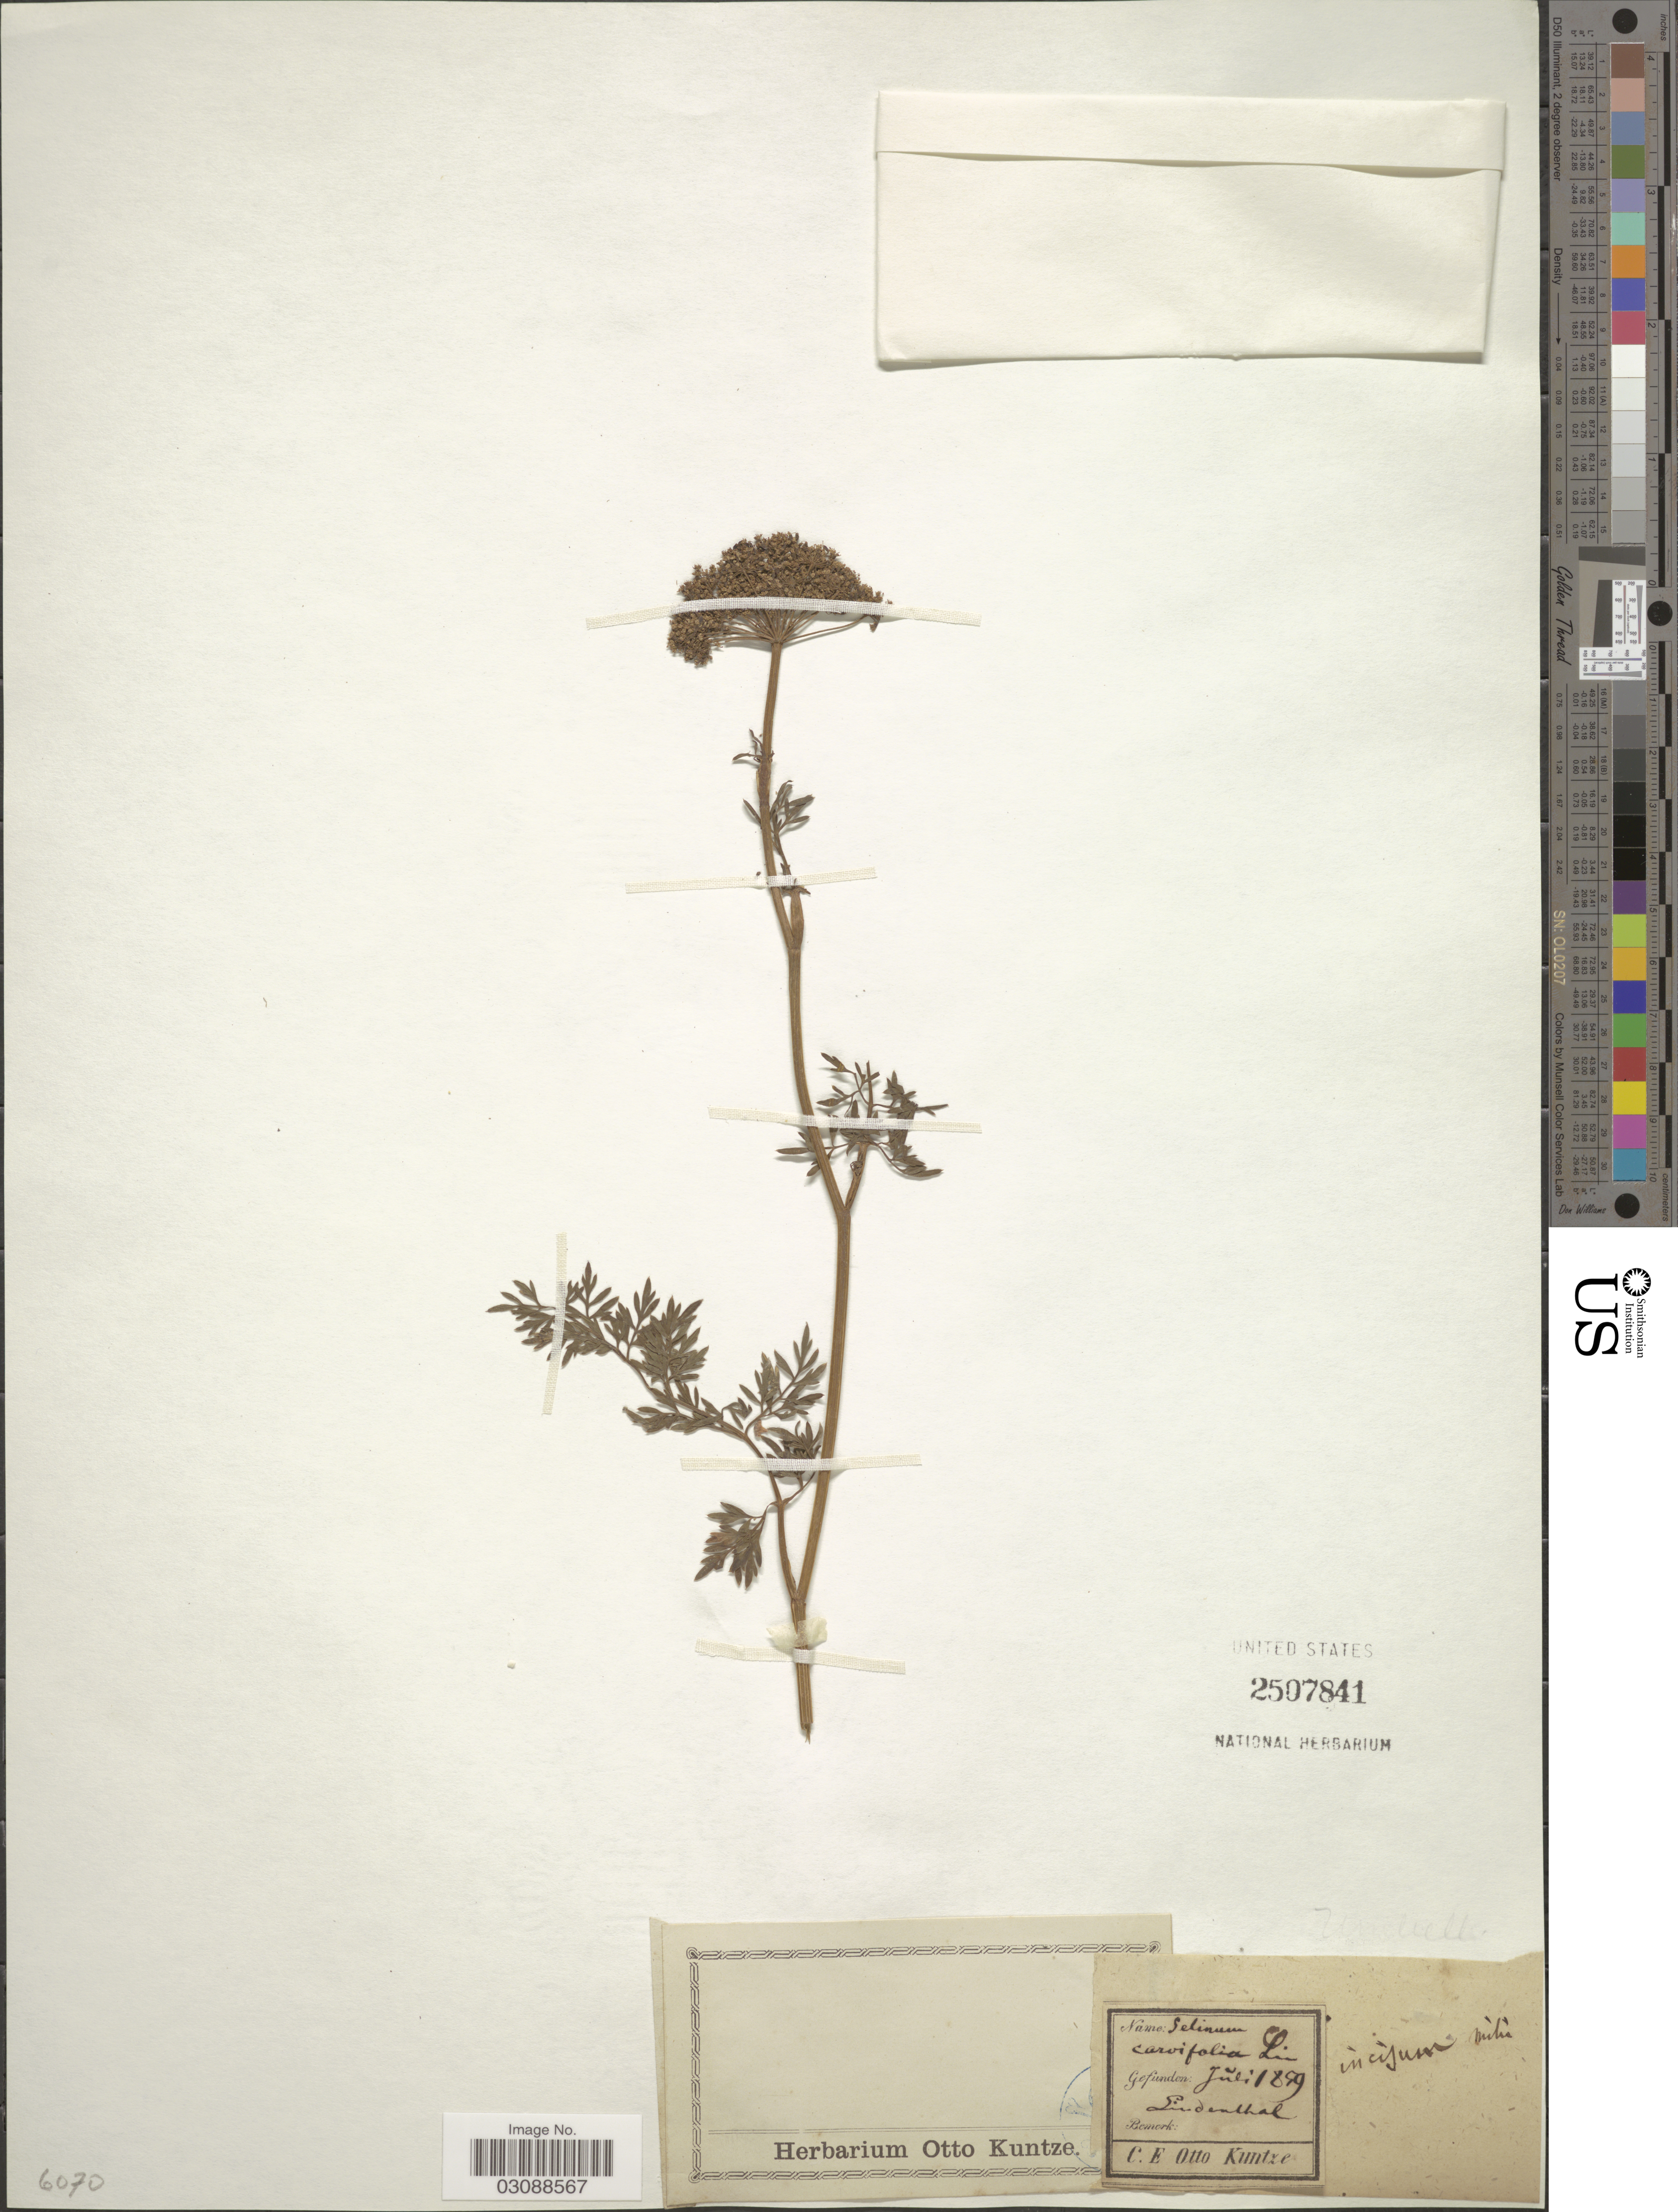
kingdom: Plantae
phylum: Tracheophyta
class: Magnoliopsida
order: Apiales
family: Apiaceae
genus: Selinum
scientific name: Selinum carvifolia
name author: (L.) L.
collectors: C.E.O. Kuntze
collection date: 1859-07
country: Germany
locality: Lindenthal.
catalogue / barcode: US 2507841